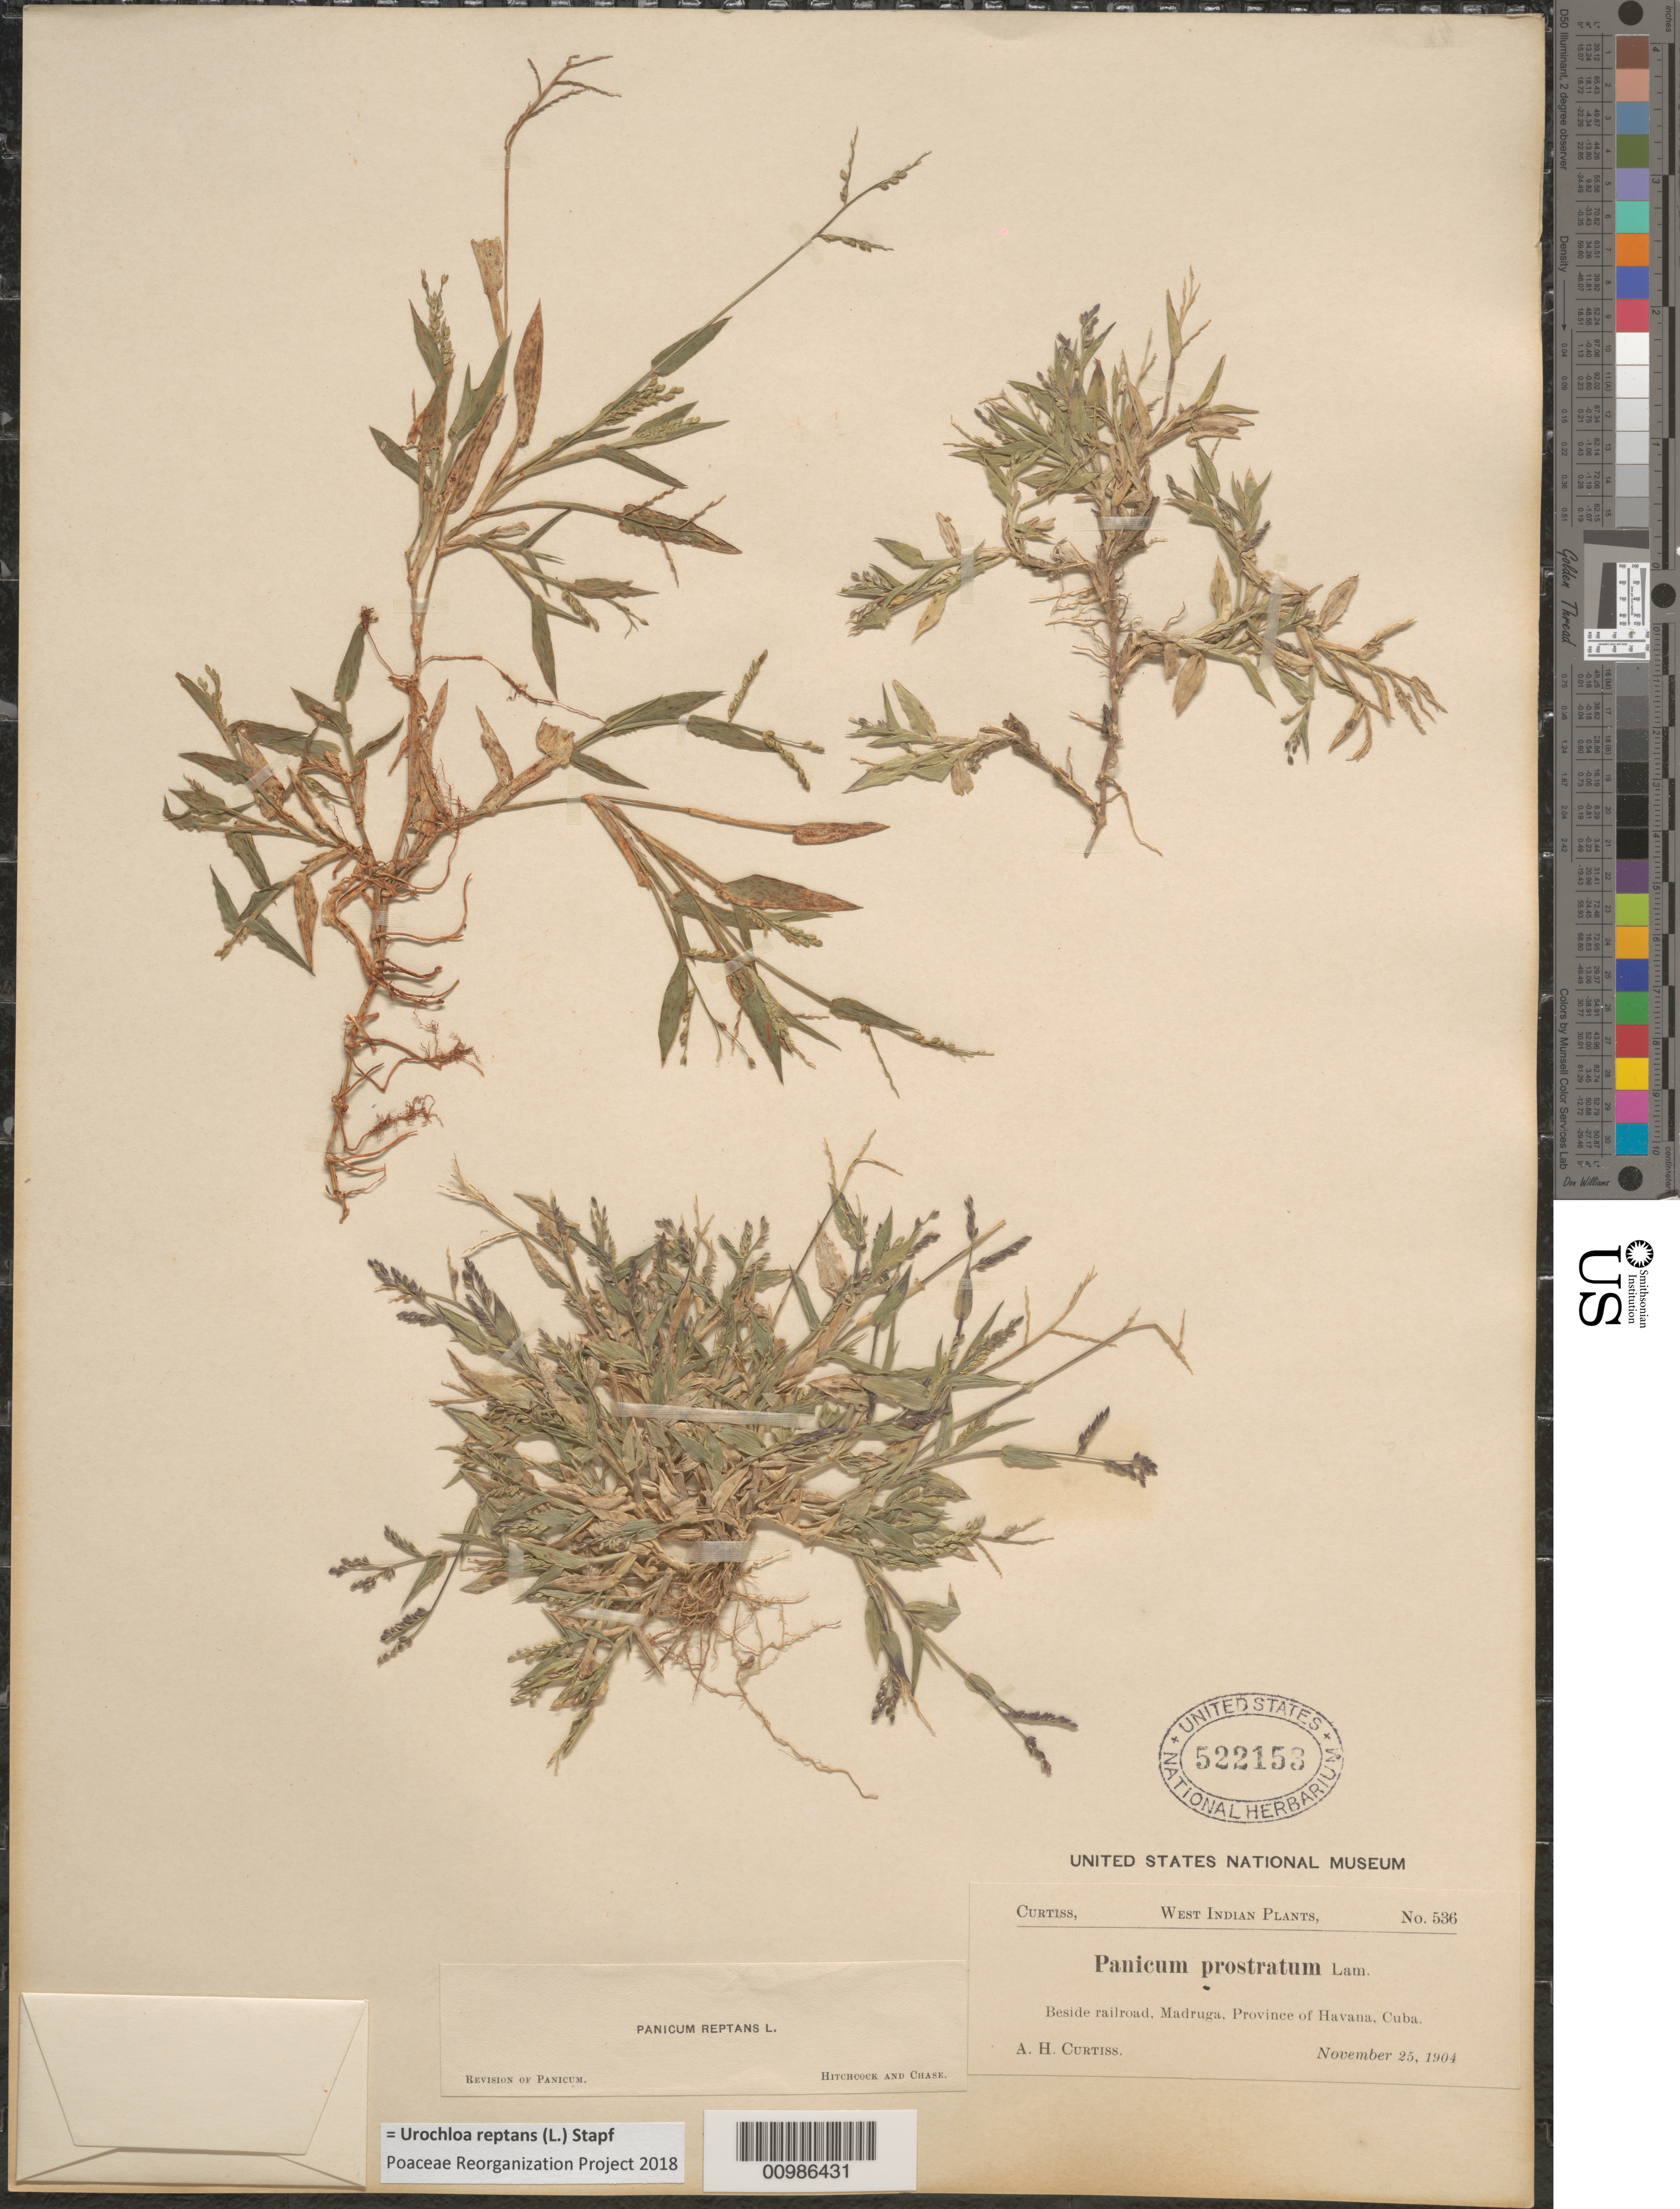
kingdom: Plantae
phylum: Tracheophyta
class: Liliopsida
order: Poales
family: Poaceae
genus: Brachiaria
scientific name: Brachiaria reptans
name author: (L.) C.E. Hubb. & C.A. Gardner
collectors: A. H. Curtiss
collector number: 536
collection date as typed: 25 Nov 1904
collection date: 1904-11-25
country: Cuba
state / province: La Habana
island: Cuba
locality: Madruga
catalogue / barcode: US 522153